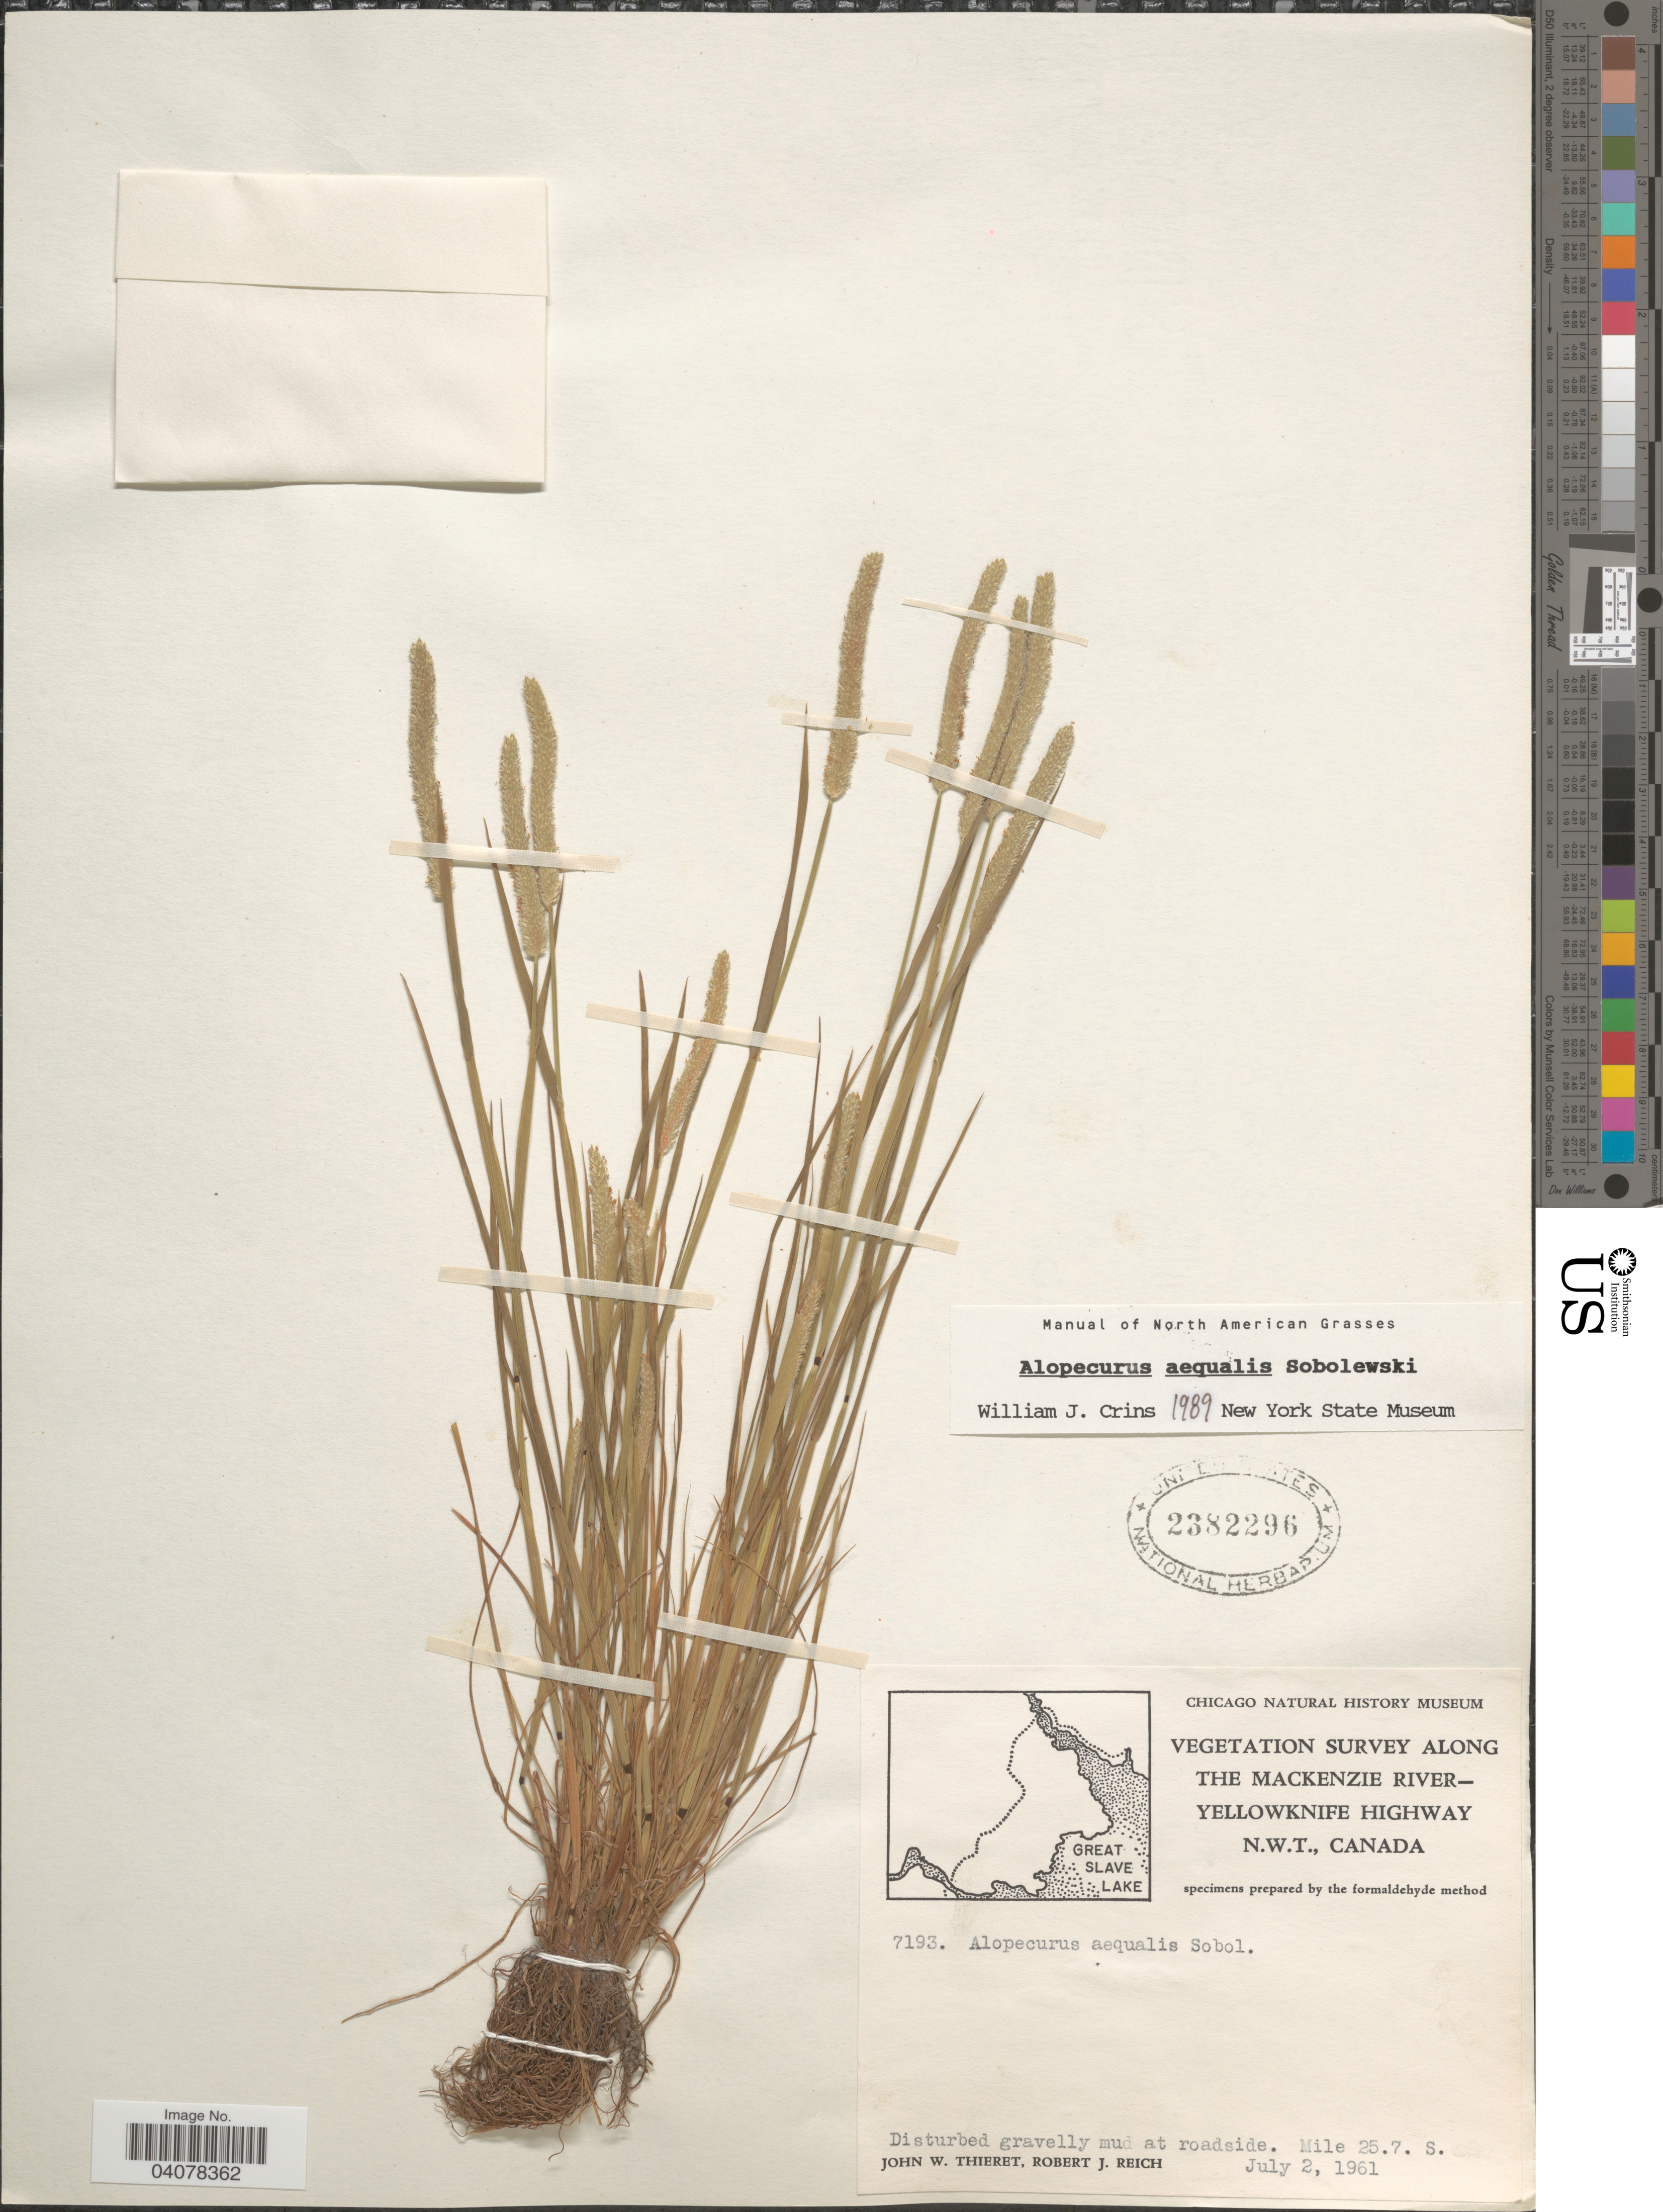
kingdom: Plantae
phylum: Tracheophyta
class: Liliopsida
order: Poales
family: Poaceae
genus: Alopecurus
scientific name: Alopecurus aequalis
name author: Sobol.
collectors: J. W. Thieret & R. Reich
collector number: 7193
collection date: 1961-07-02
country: Canada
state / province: Northwest Territories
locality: Vegetation Survey along The Mackenzie River-Yellowknife Highway N.W.T., Canada. At roadside. Mile 25.7. S.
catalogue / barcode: US 2382296